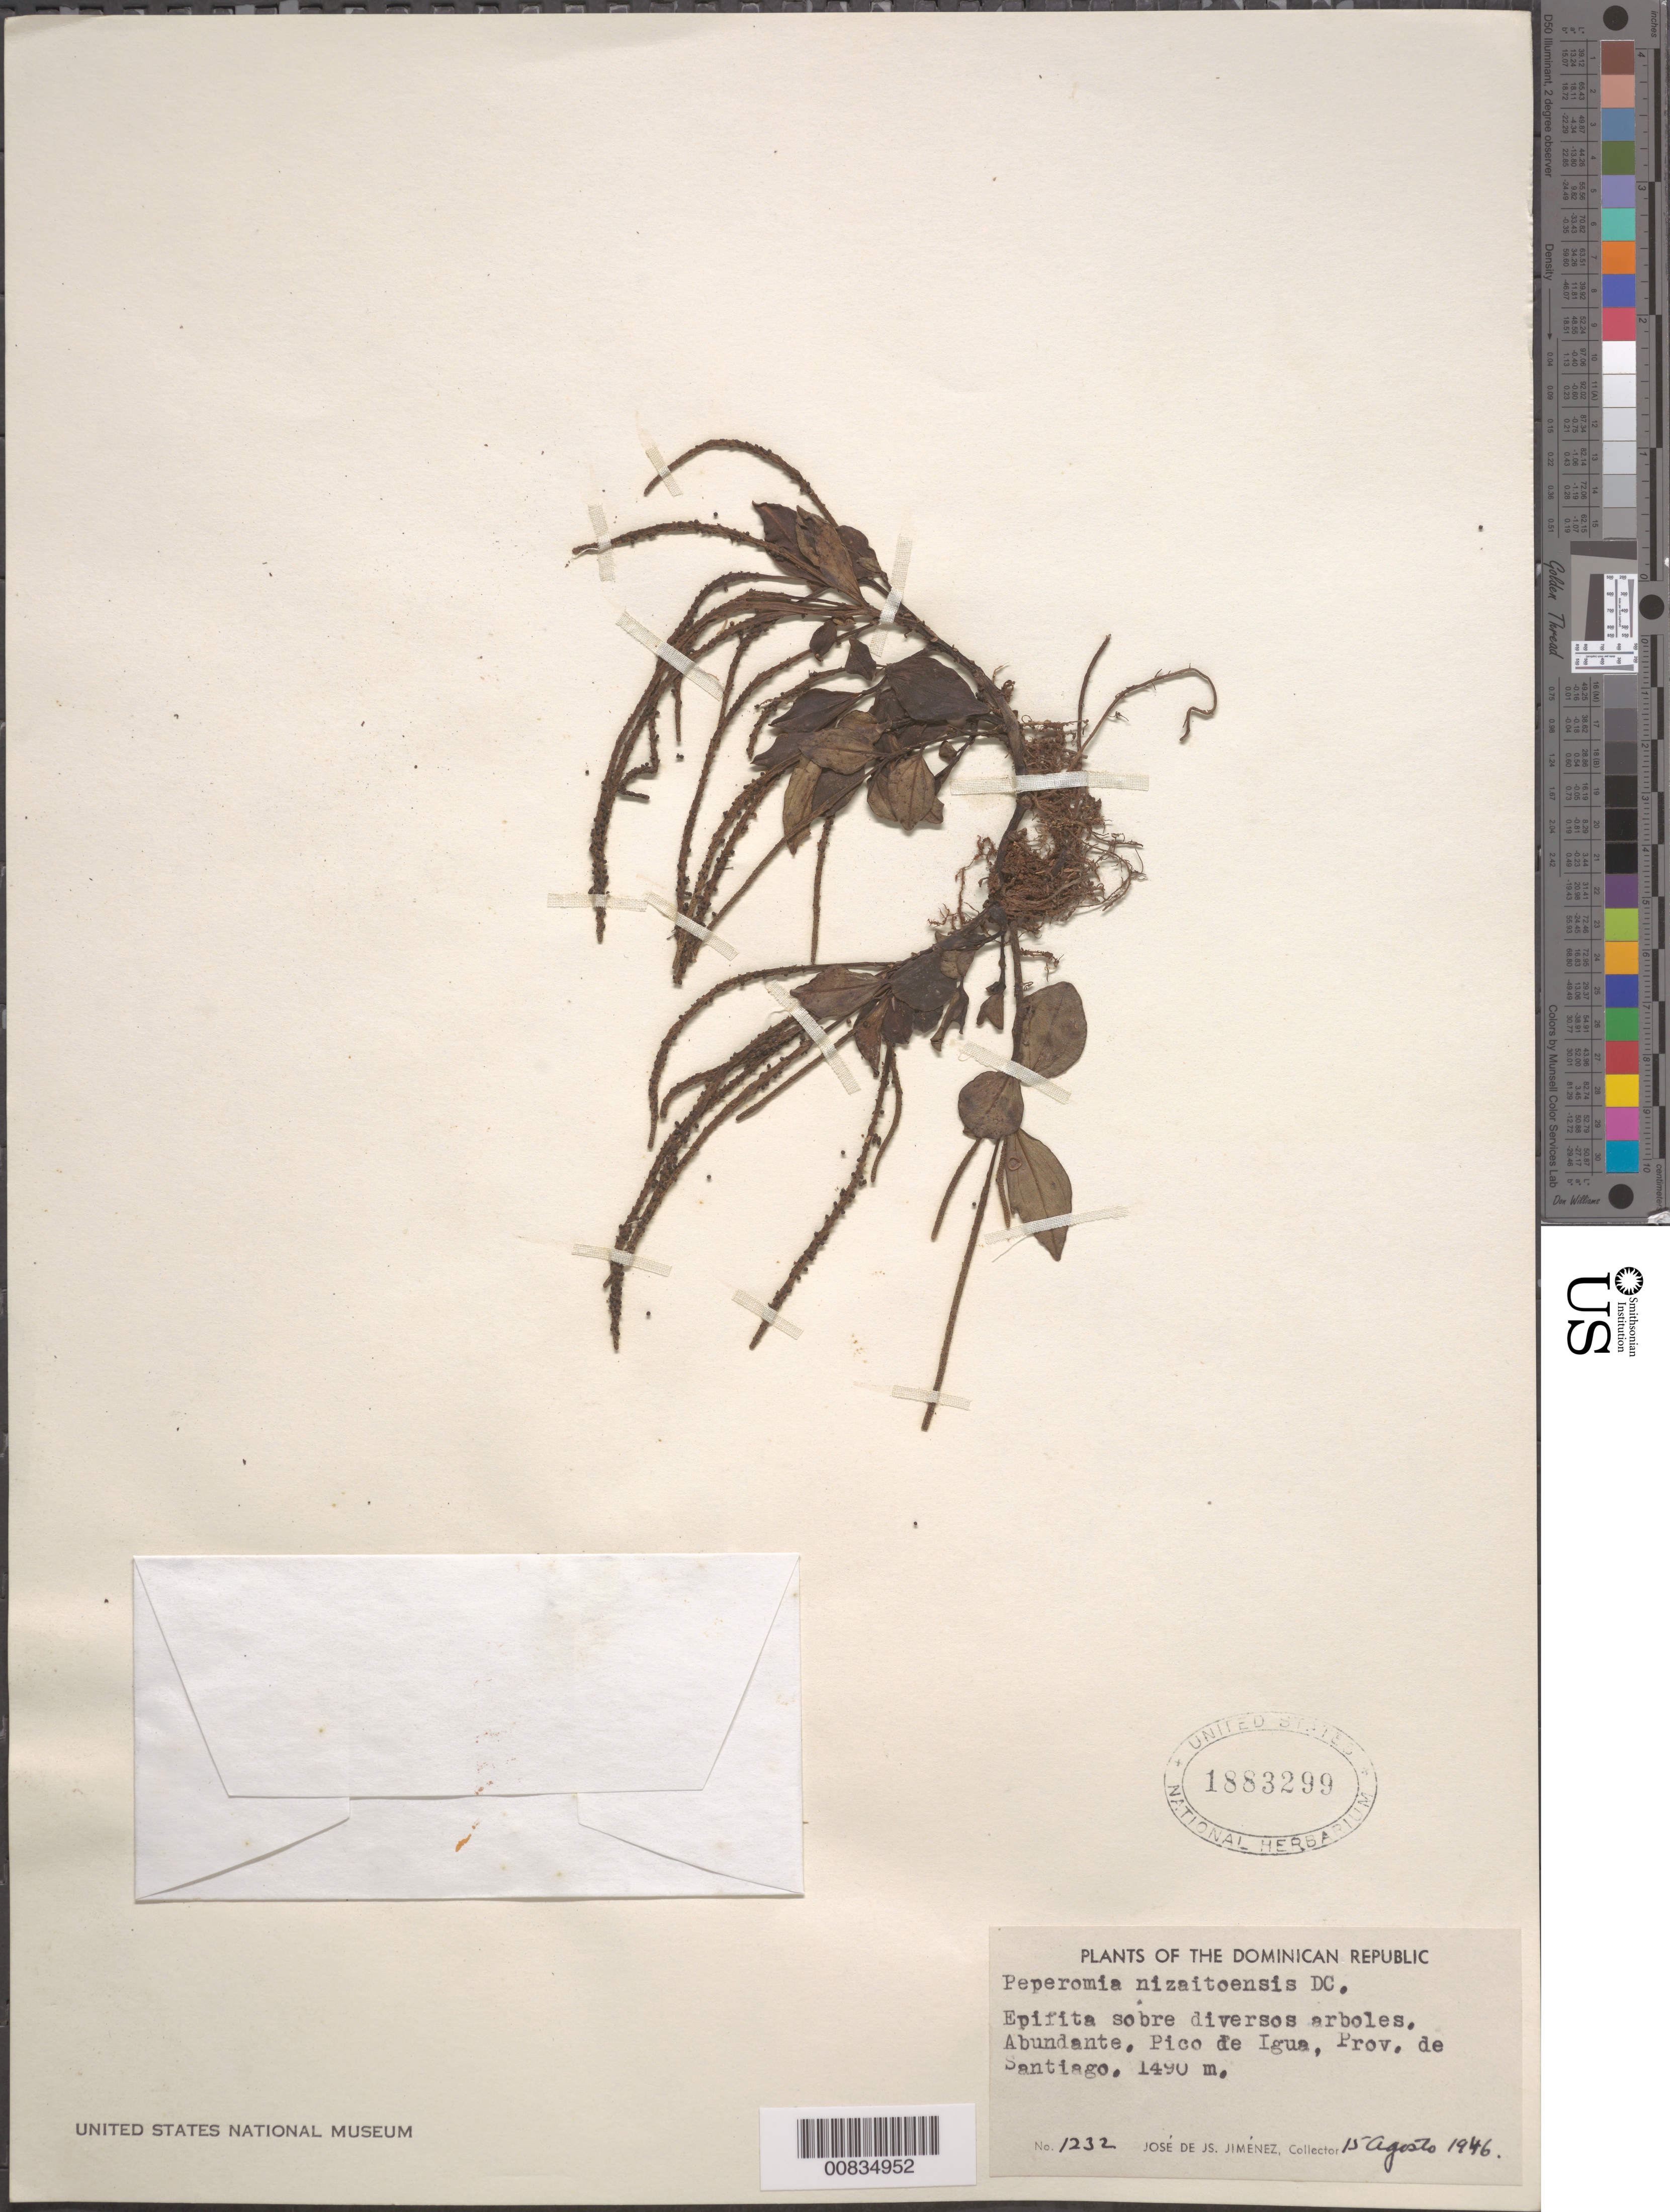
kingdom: Plantae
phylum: Tracheophyta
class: Magnoliopsida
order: Piperales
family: Piperaceae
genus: Peperomia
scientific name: Peperomia nizaitoensis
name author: C. DC.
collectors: J. J. Jiménez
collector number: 1232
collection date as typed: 15 Aug 1946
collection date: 1946-08-15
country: Dominican Republic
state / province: Santiago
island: Hispaniola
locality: Pico de Igua.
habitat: Sobre diversos árboles.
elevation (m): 1490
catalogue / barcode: US 1883299